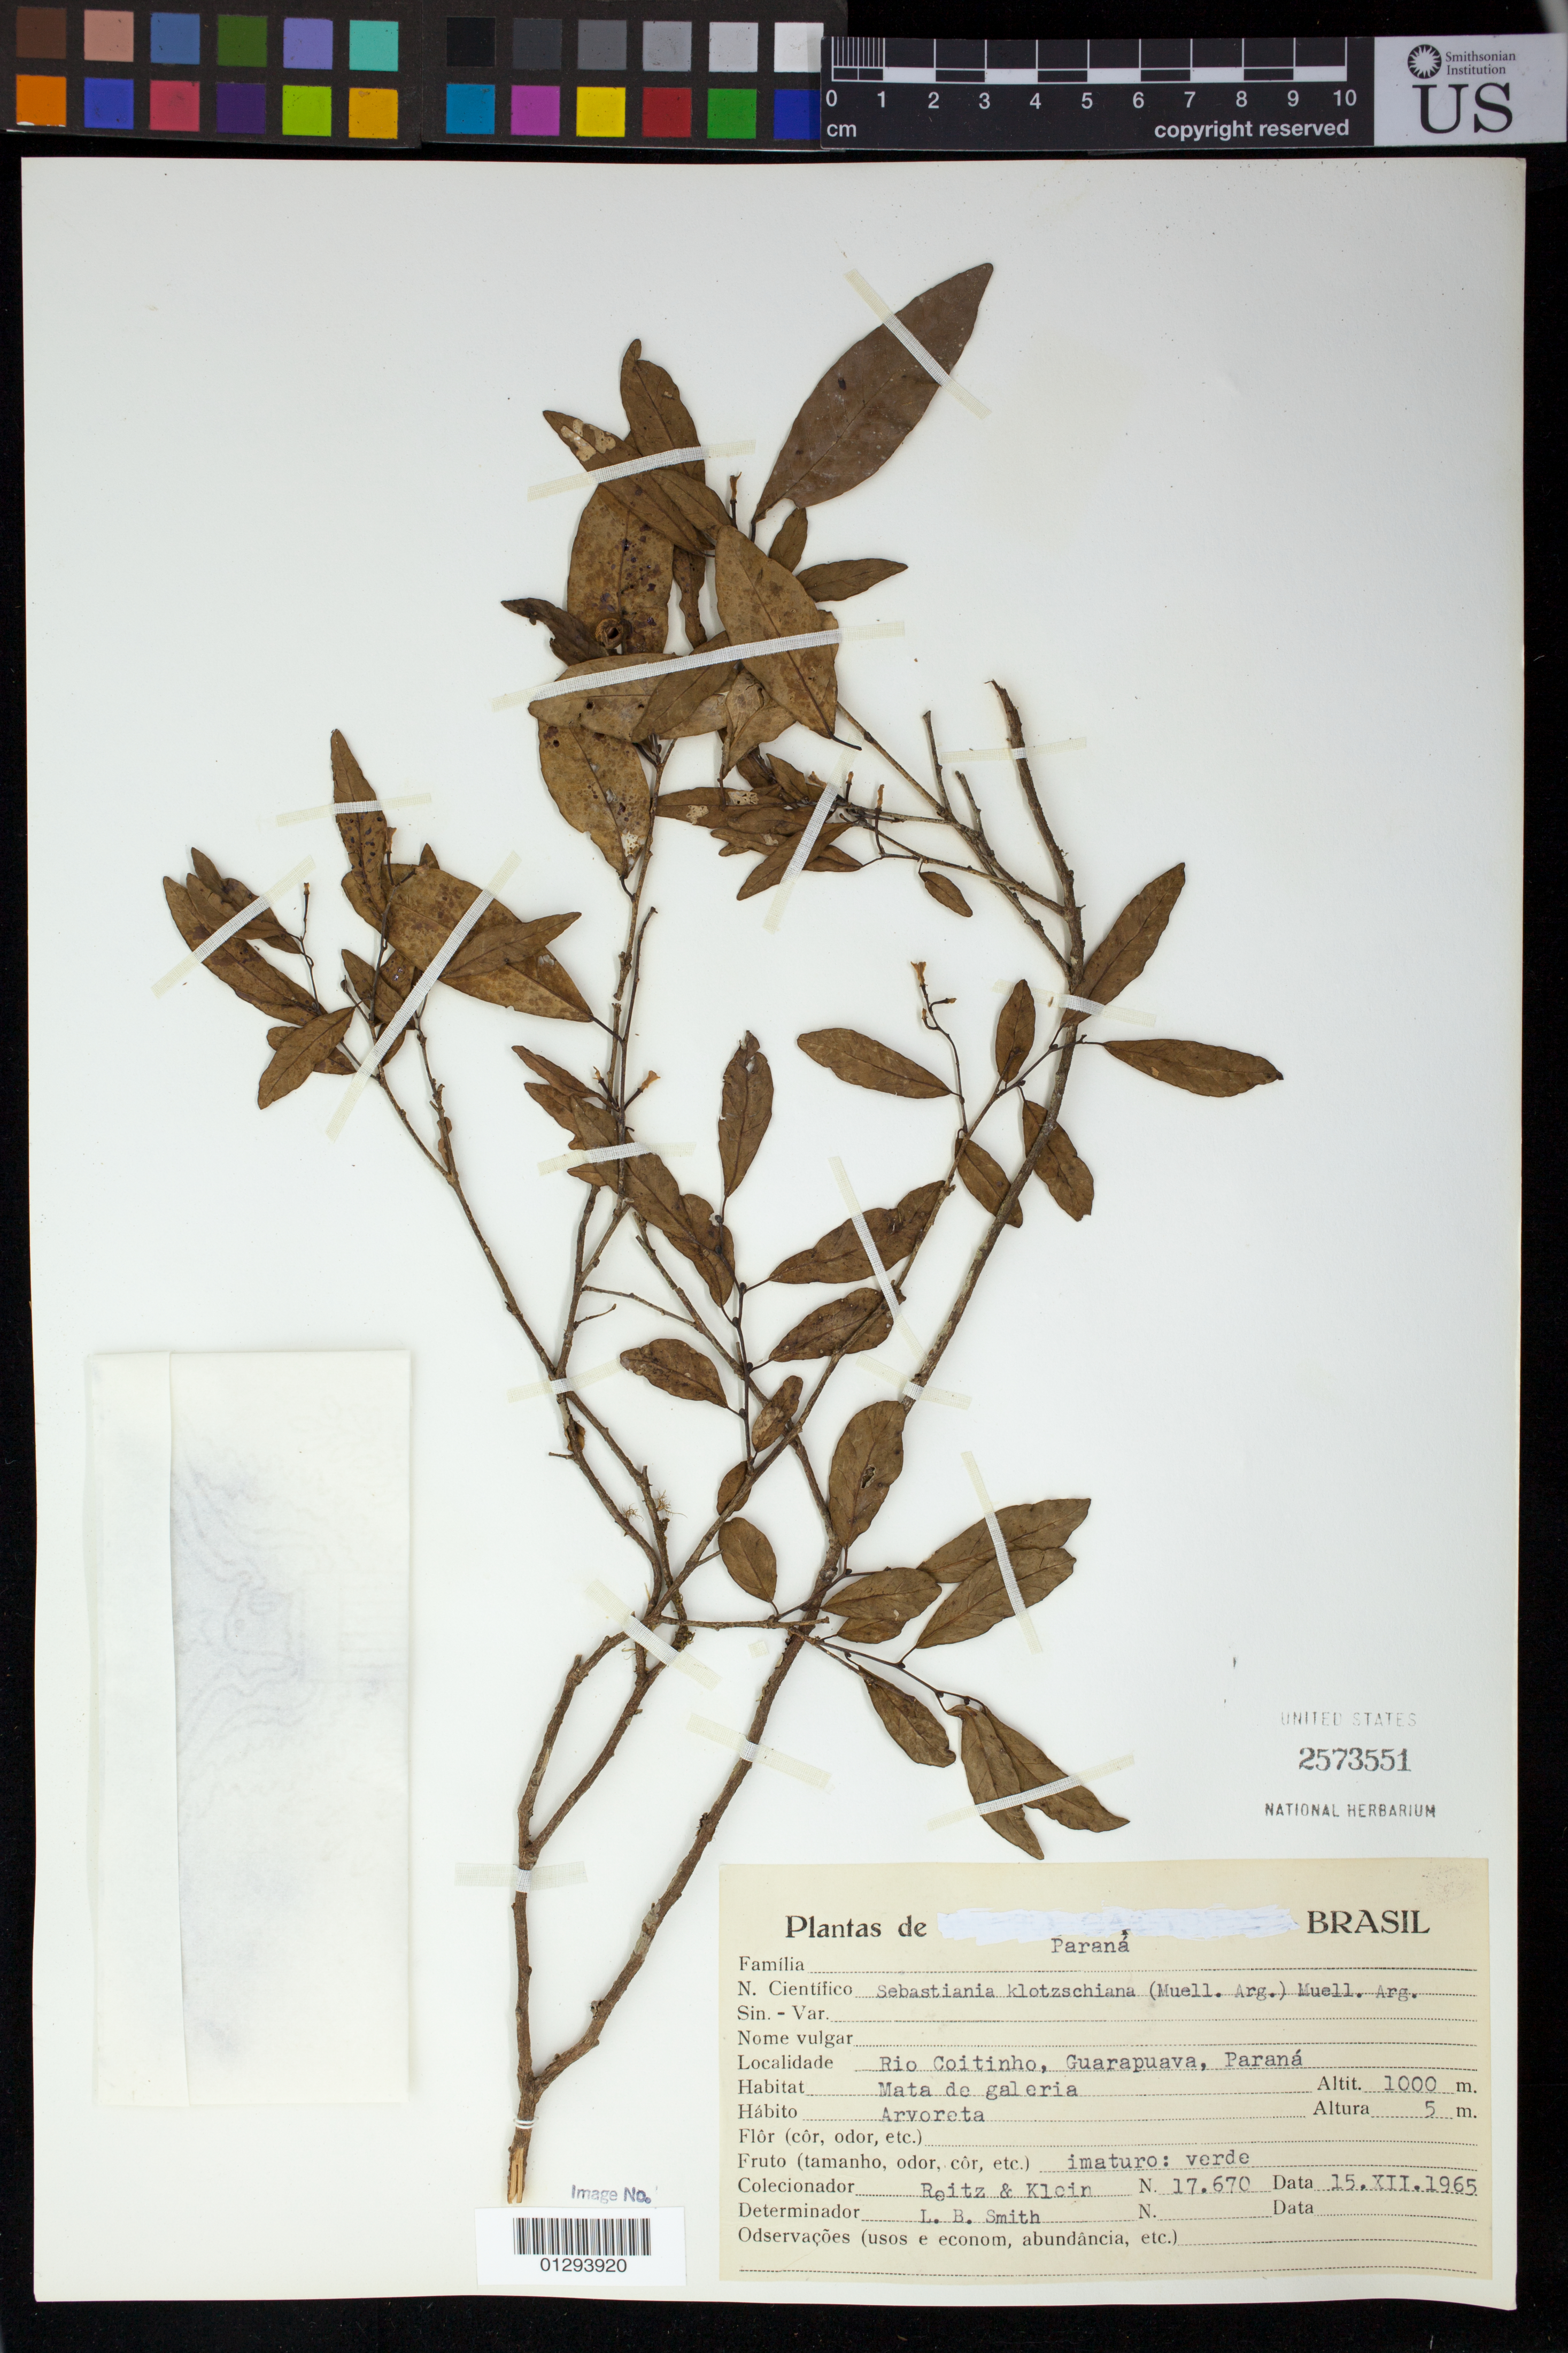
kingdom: Plantae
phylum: Tracheophyta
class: Magnoliopsida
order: Malpighiales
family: Euphorbiaceae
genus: Sebastiania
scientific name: Sebastiania commersoniana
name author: (Baill.) L.B. Sm. & Downs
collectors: R. Reitz & Klein, --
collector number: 17670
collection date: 1965-12-15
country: Brazil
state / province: Parana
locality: Rio Coitinho, Guarapuava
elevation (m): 1000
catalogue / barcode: US 2573551